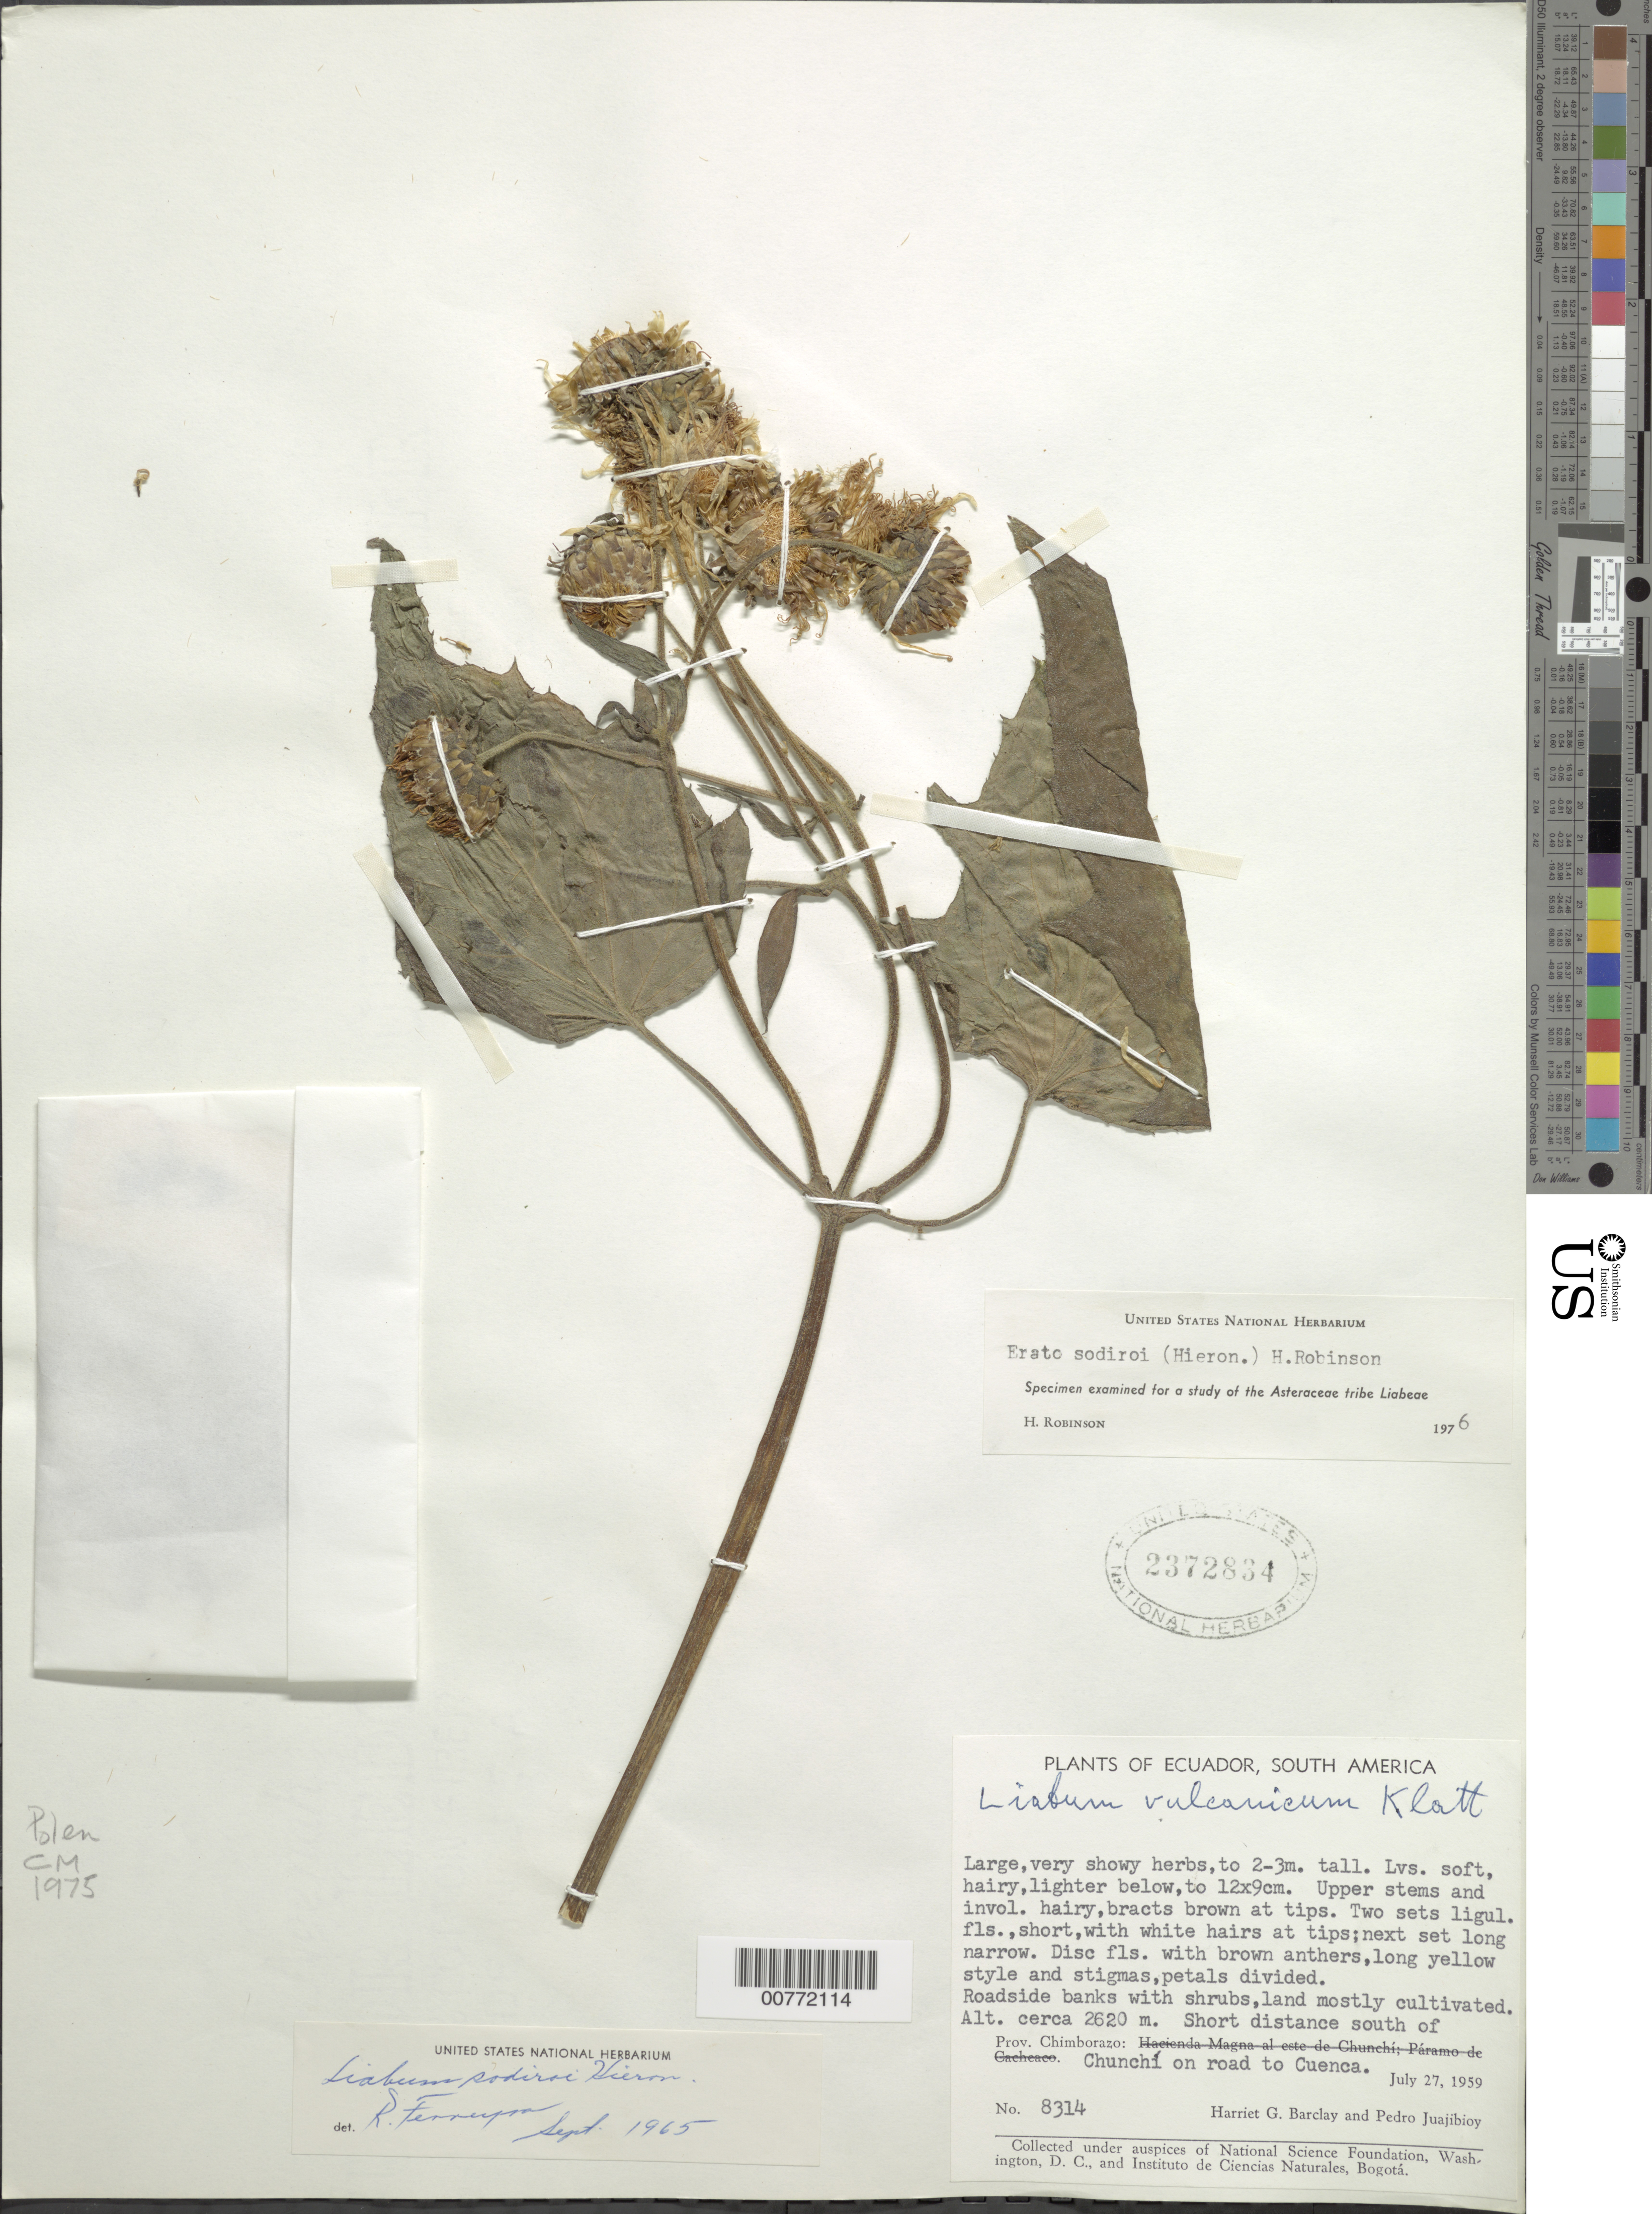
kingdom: Plantae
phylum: Tracheophyta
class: Magnoliopsida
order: Asterales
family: Asteraceae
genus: Erato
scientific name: Erato sodiroi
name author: (Hieron.) H. Rob.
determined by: Robinson, Harold E., (US)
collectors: H. G. Barclay & P. Juajibioy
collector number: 8314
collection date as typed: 27 July 1959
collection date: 1959-07-27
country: Ecuador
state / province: Chimborazo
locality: Chunchí on road to Cuenca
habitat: Roadside banks with shrubs, land mostly cultivated.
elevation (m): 2620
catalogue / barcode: US 2372834